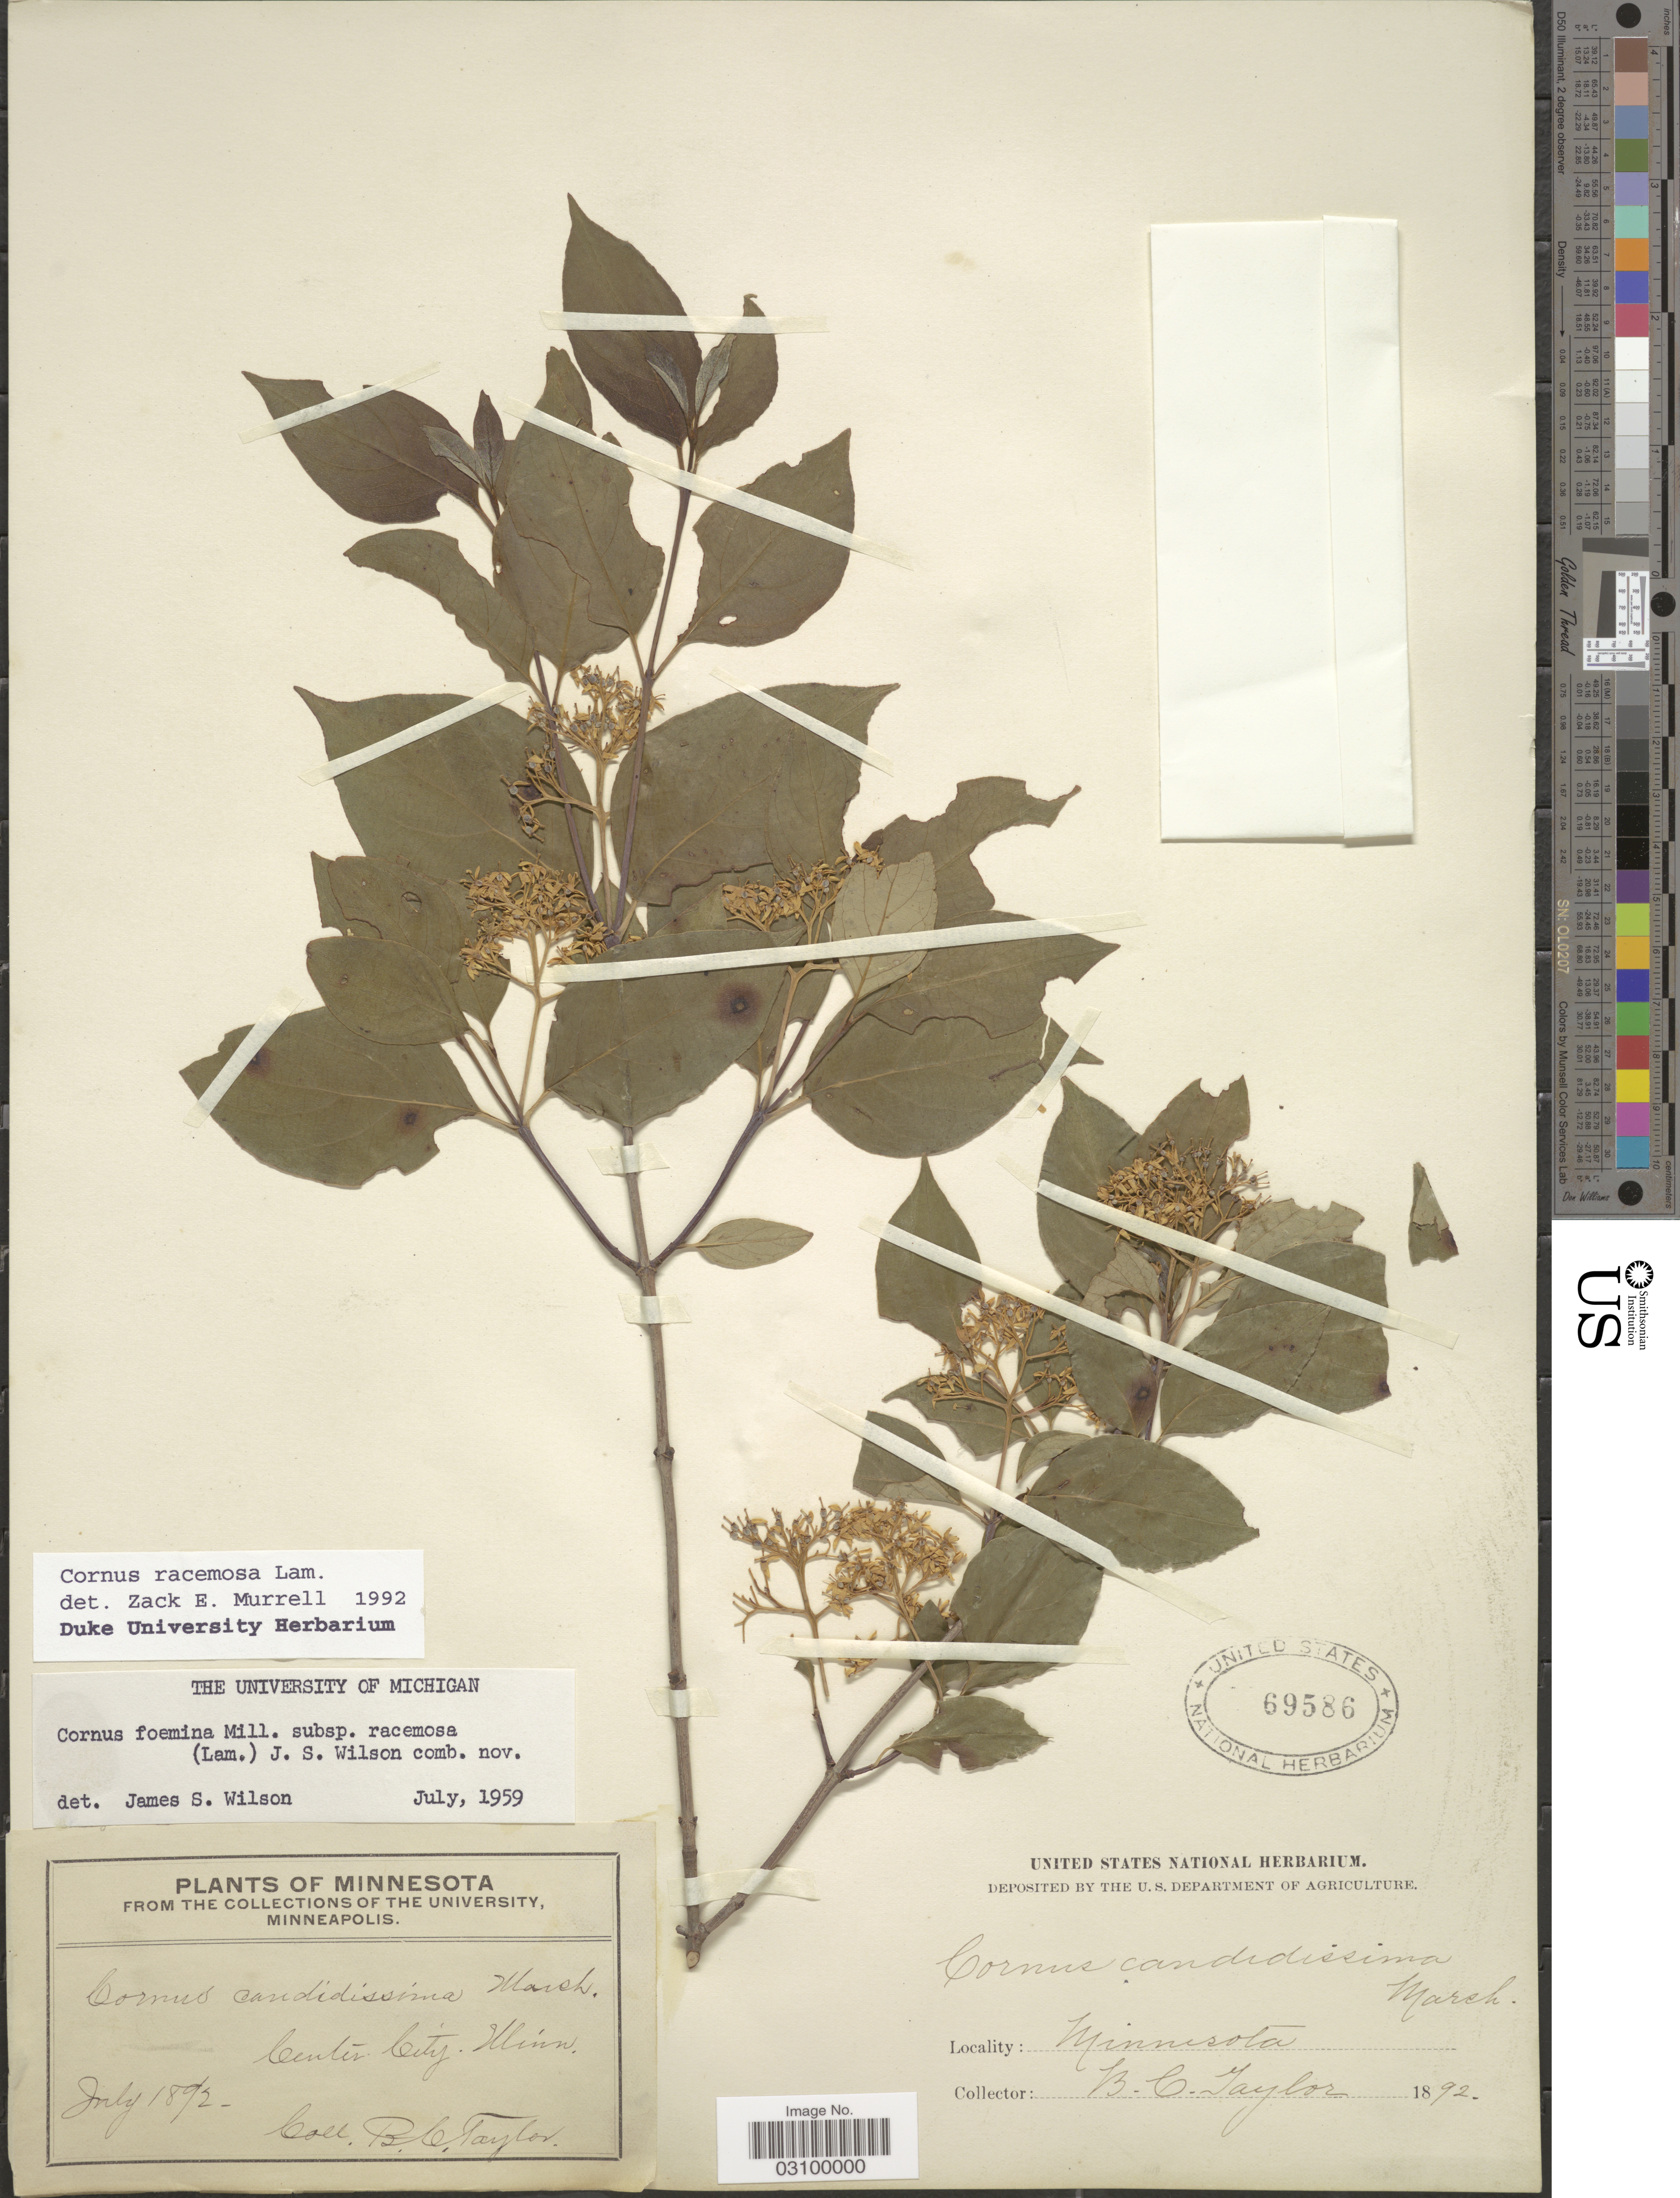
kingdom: Plantae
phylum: Tracheophyta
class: Magnoliopsida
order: Cornales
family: Cornaceae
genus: Cornus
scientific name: Cornus racemosa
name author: Lam.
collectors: B. C. Taylor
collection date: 1892-07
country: United States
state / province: Minnesota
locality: Center City.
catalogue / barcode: US 69586